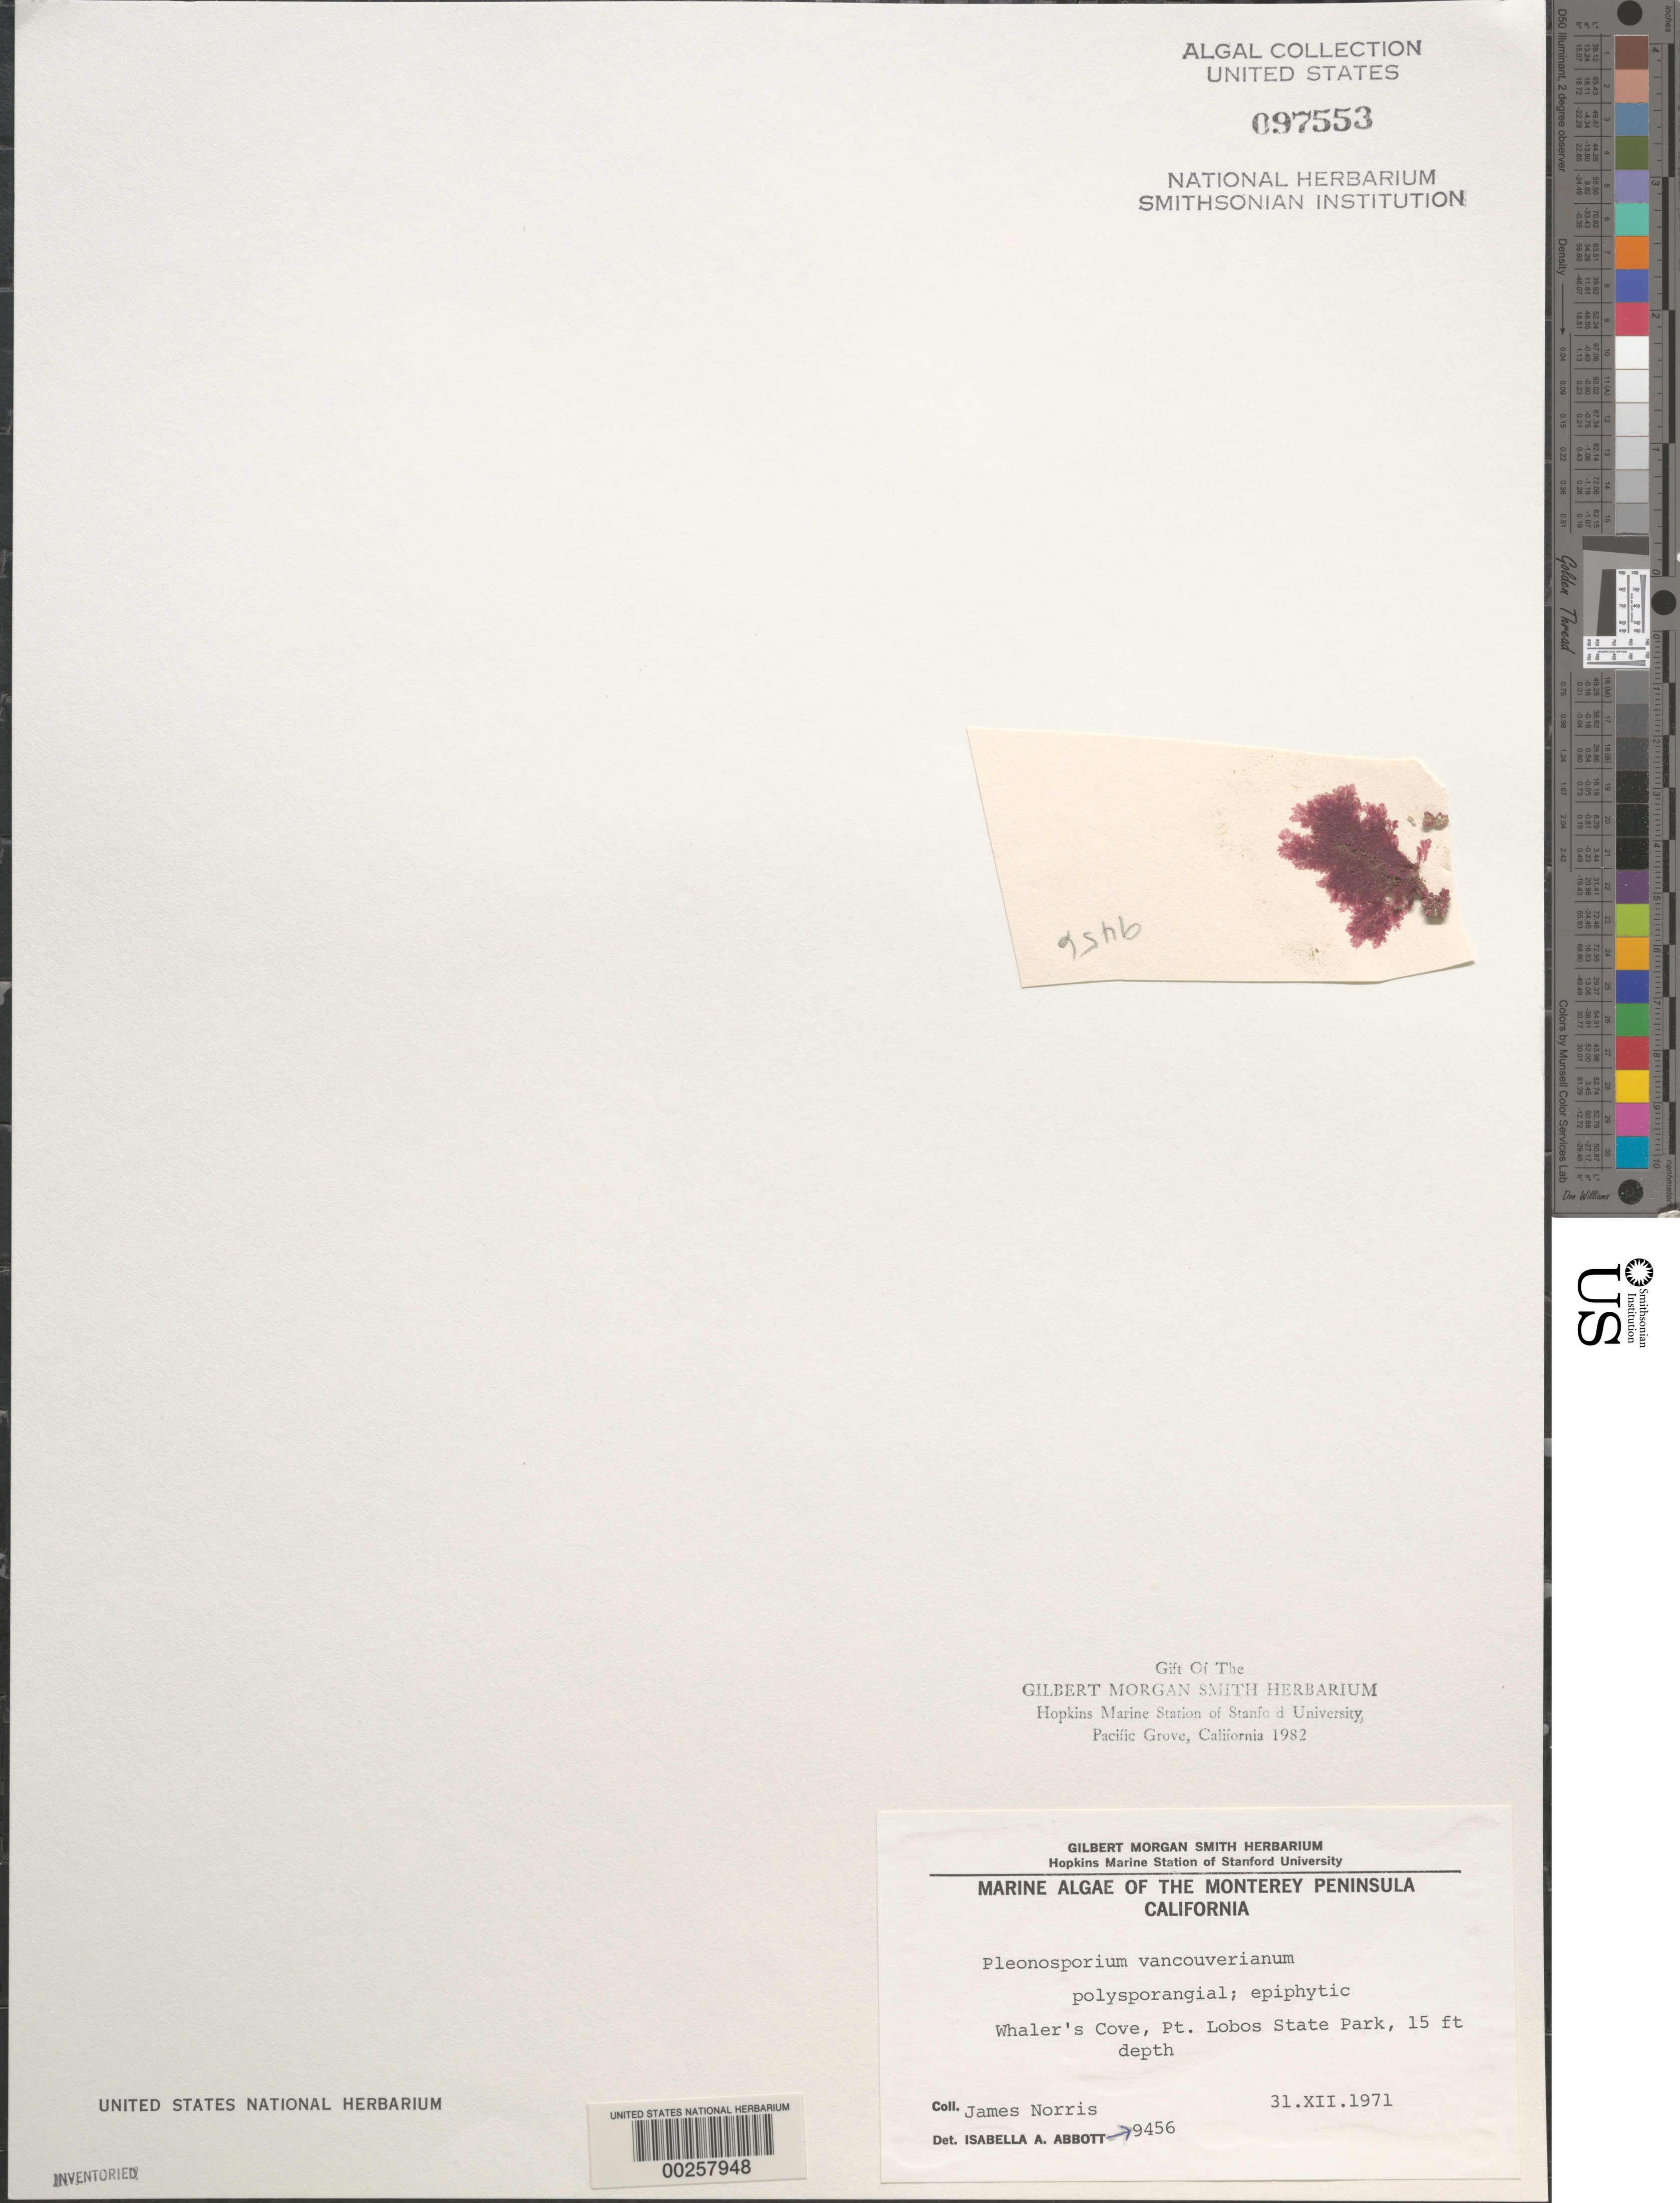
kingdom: Plantae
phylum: Rhodophyta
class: Florideophyceae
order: Ceramiales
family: Wrangeliaceae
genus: Pleonosporium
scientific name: Pleonosporium vancouverianum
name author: (J. Agardh) Setch. & N.L. Gardner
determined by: Abbott, Isabella A.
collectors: J. N. Norris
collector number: IAA 9456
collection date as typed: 31 Dec 1971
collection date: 1971-12-31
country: United States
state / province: California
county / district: Monterey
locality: Whaler's Cove, Point Lobos State Park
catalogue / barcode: US 97553